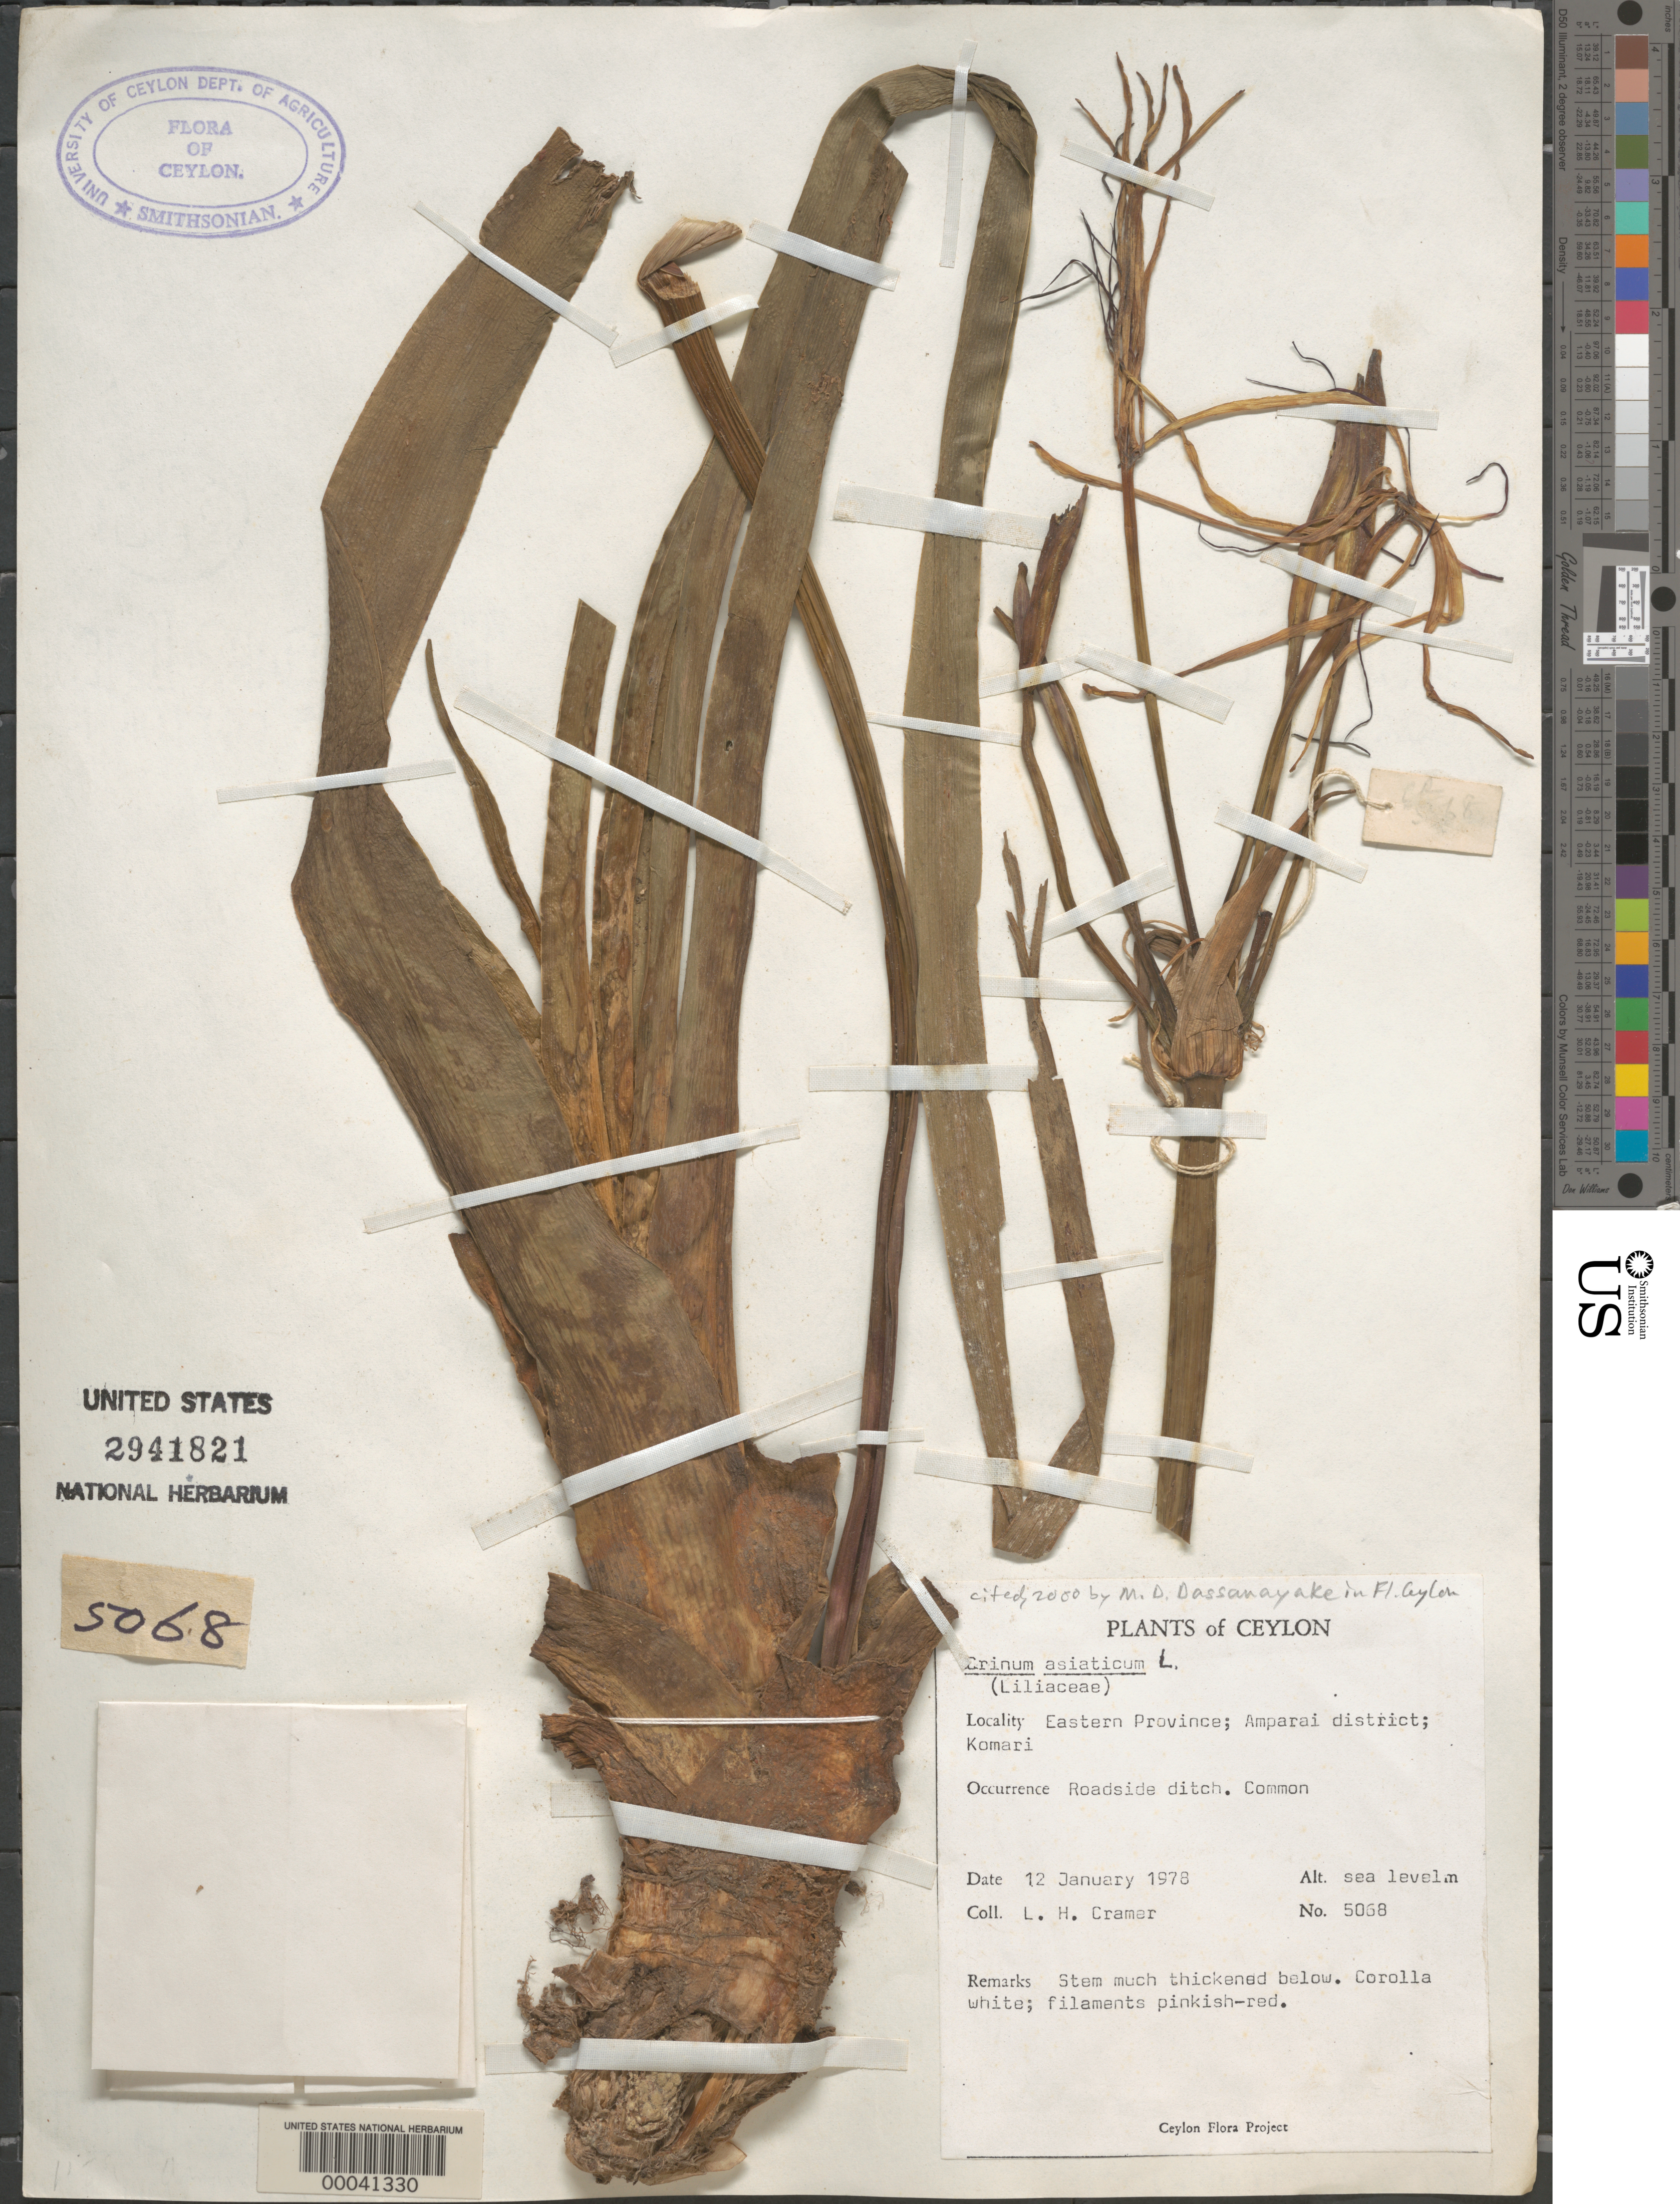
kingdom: Plantae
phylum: Tracheophyta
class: Liliopsida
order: Asparagales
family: Amaryllidaceae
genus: Crinum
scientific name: Crinum asiaticum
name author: L.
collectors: L. H. Cramer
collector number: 5068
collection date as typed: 12 Jan 1978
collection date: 1978-01-12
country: Sri Lanka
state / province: Eastern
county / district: Amparai Dist.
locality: Komari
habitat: Roadside ditch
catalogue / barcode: US 2941821